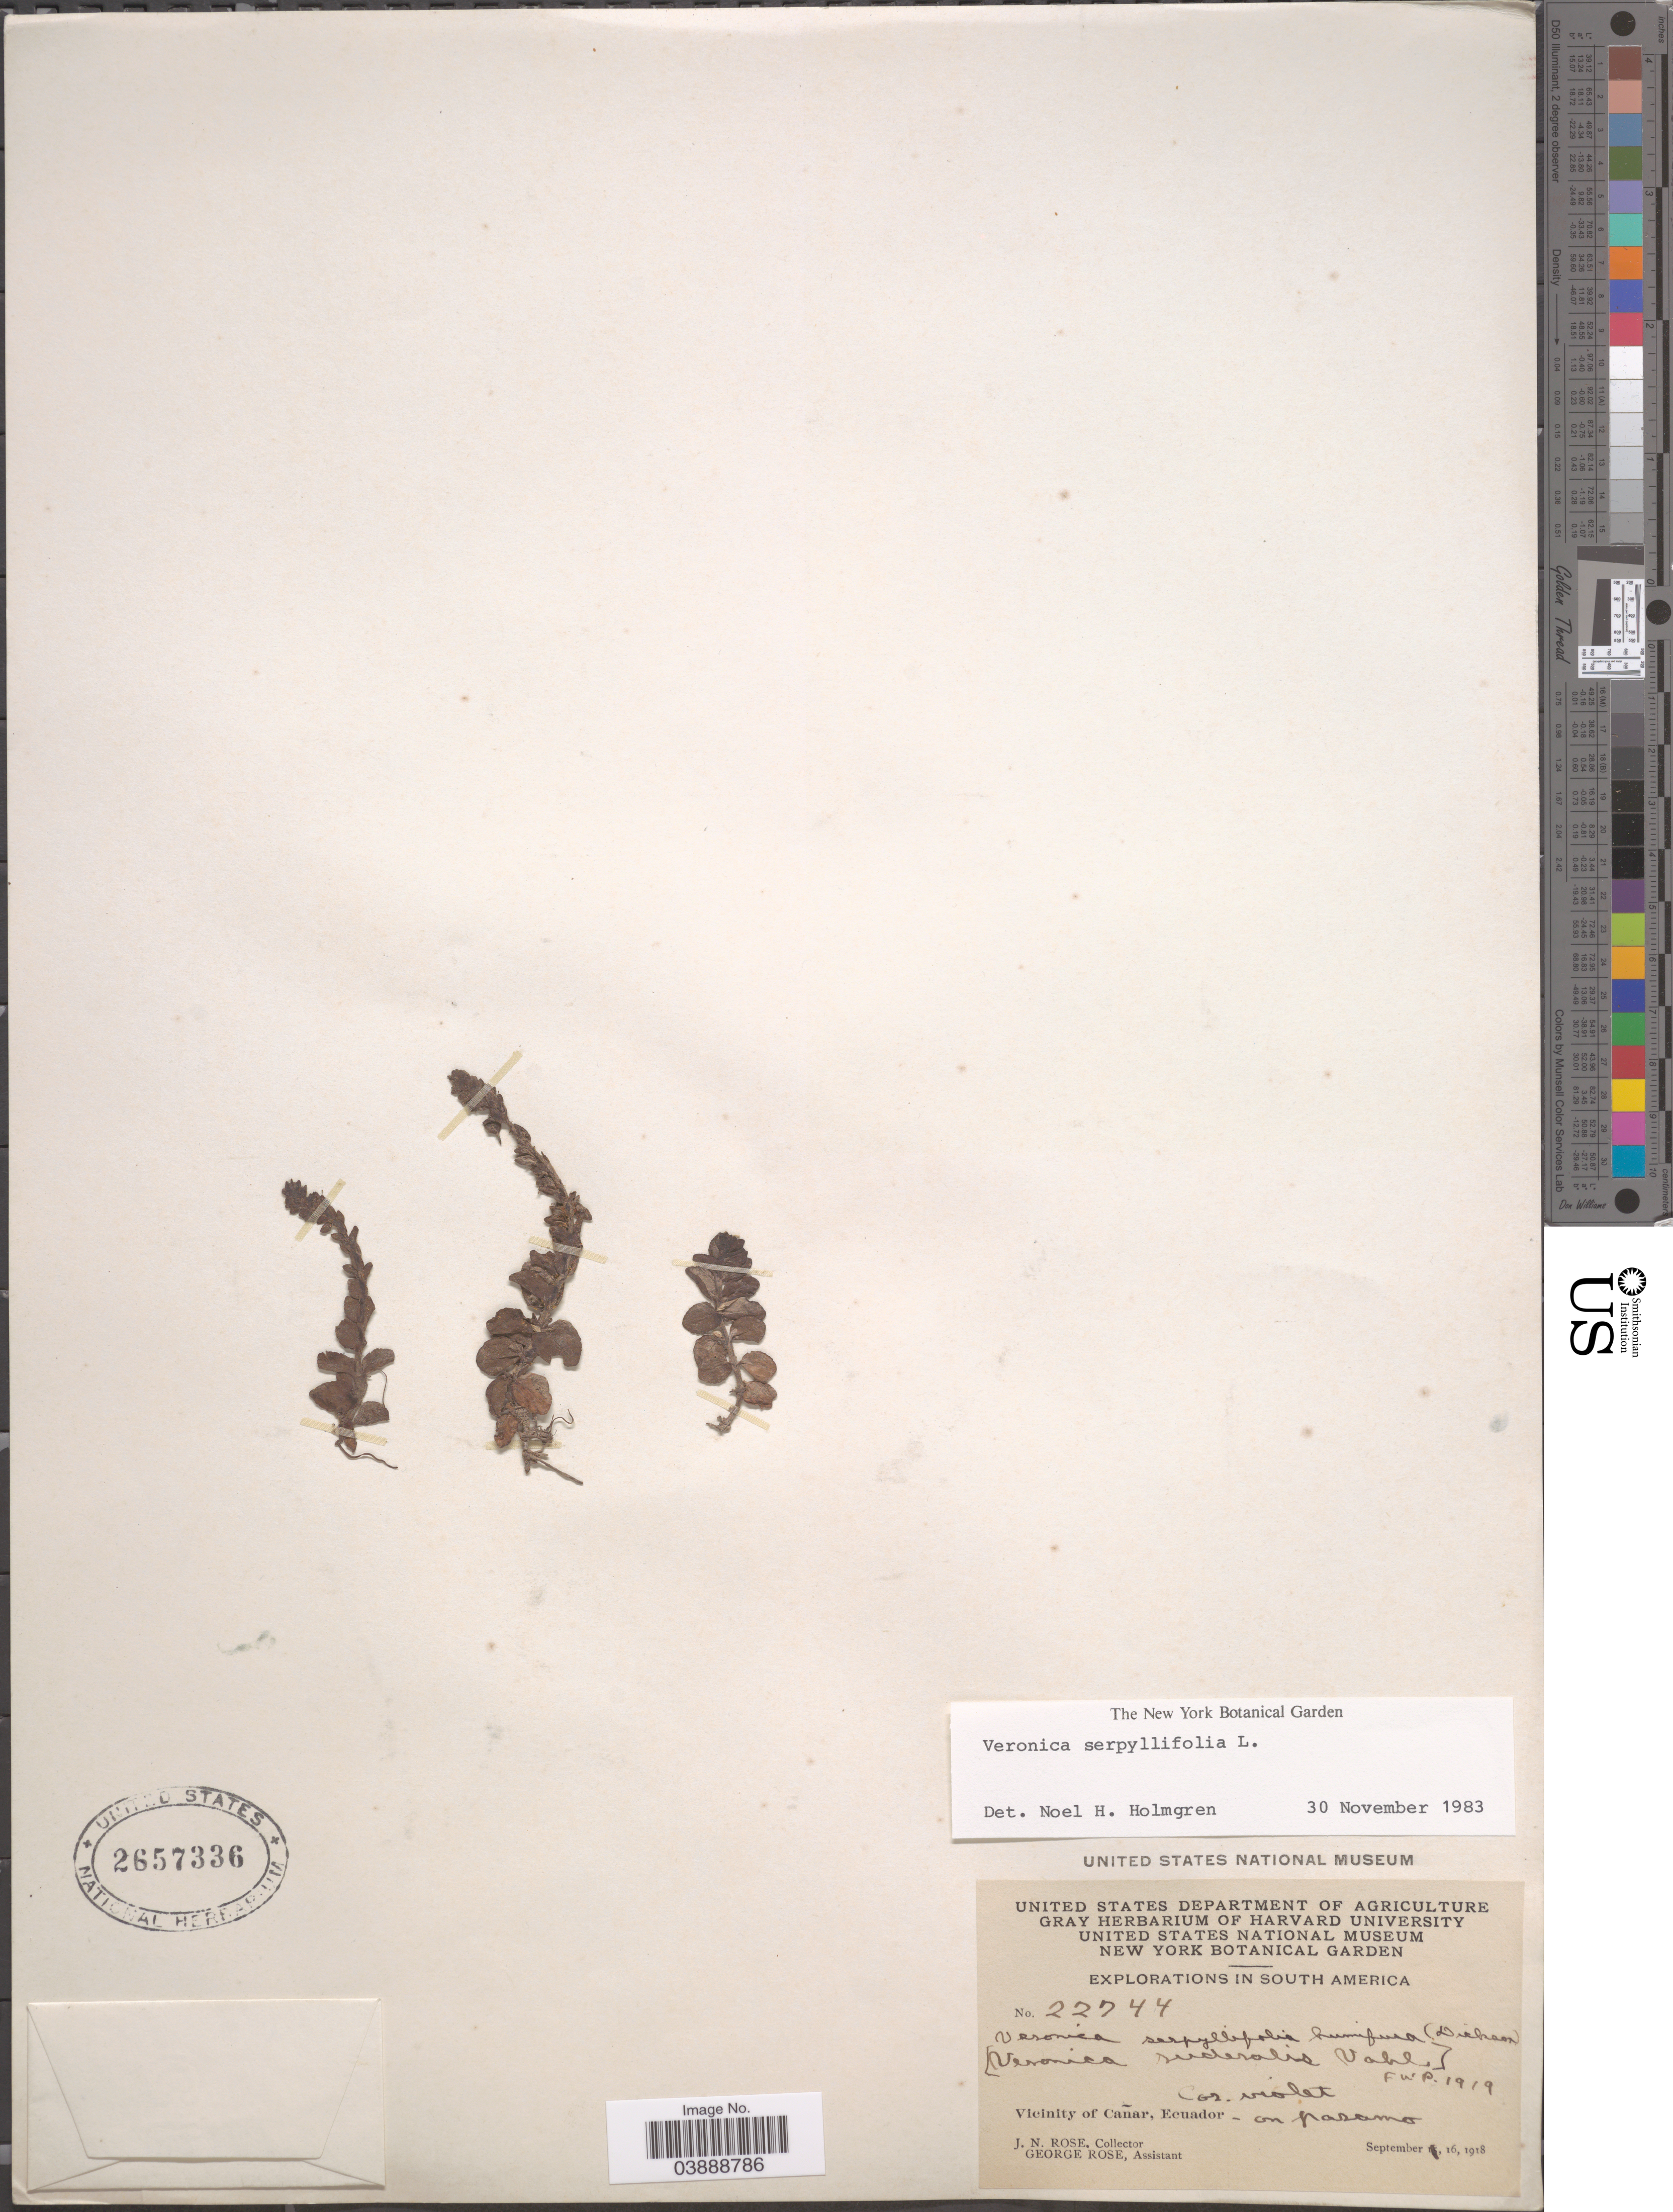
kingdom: Plantae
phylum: Tracheophyta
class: Magnoliopsida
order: Lamiales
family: Plantaginaceae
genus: Veronica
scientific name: Veronica serpyllifolia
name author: L.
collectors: J. N. Rose & G. Rose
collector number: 22744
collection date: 1918-09-16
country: Ecuador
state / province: Cañar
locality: Vicinity of Cañar. On paramo.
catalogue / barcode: US 2657336